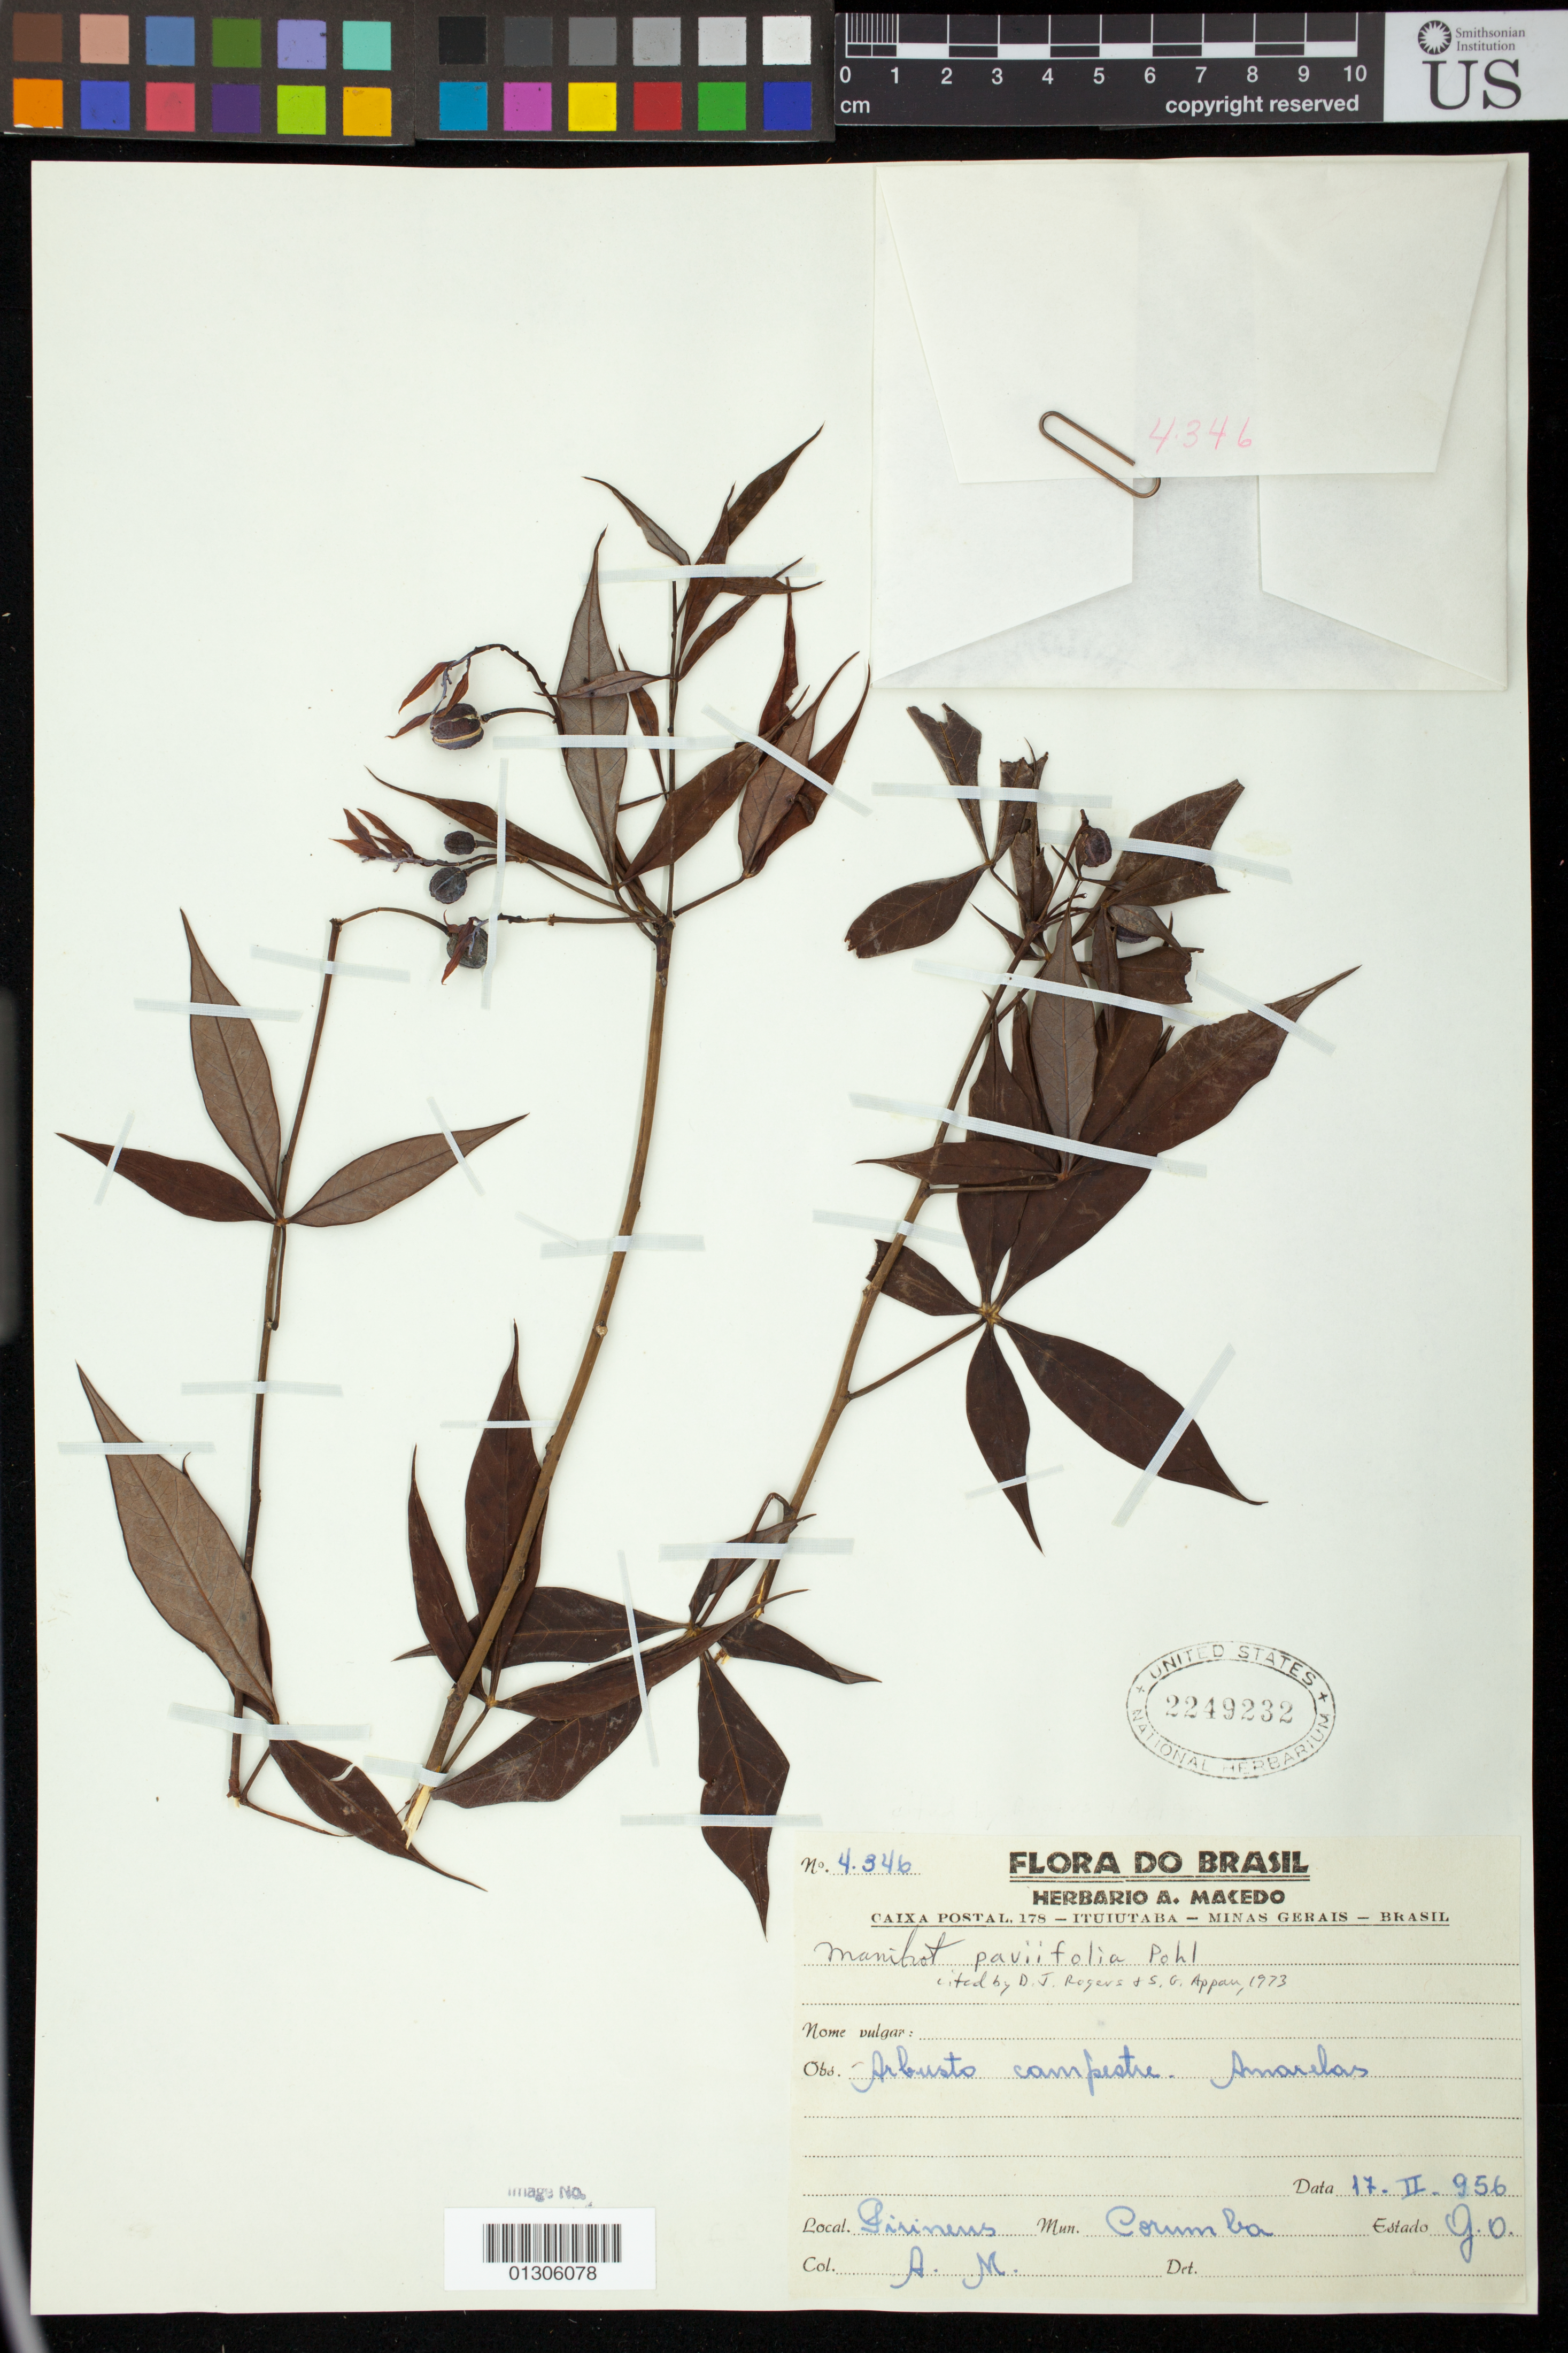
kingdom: Plantae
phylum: Tracheophyta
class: Magnoliopsida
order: Malpighiales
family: Euphorbiaceae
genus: Manihot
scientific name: Manihot paviifolia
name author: Pohl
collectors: A. Macedo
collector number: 4346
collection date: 1956-02-17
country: Brazil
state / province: Goias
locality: Pirineus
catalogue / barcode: US 2249232